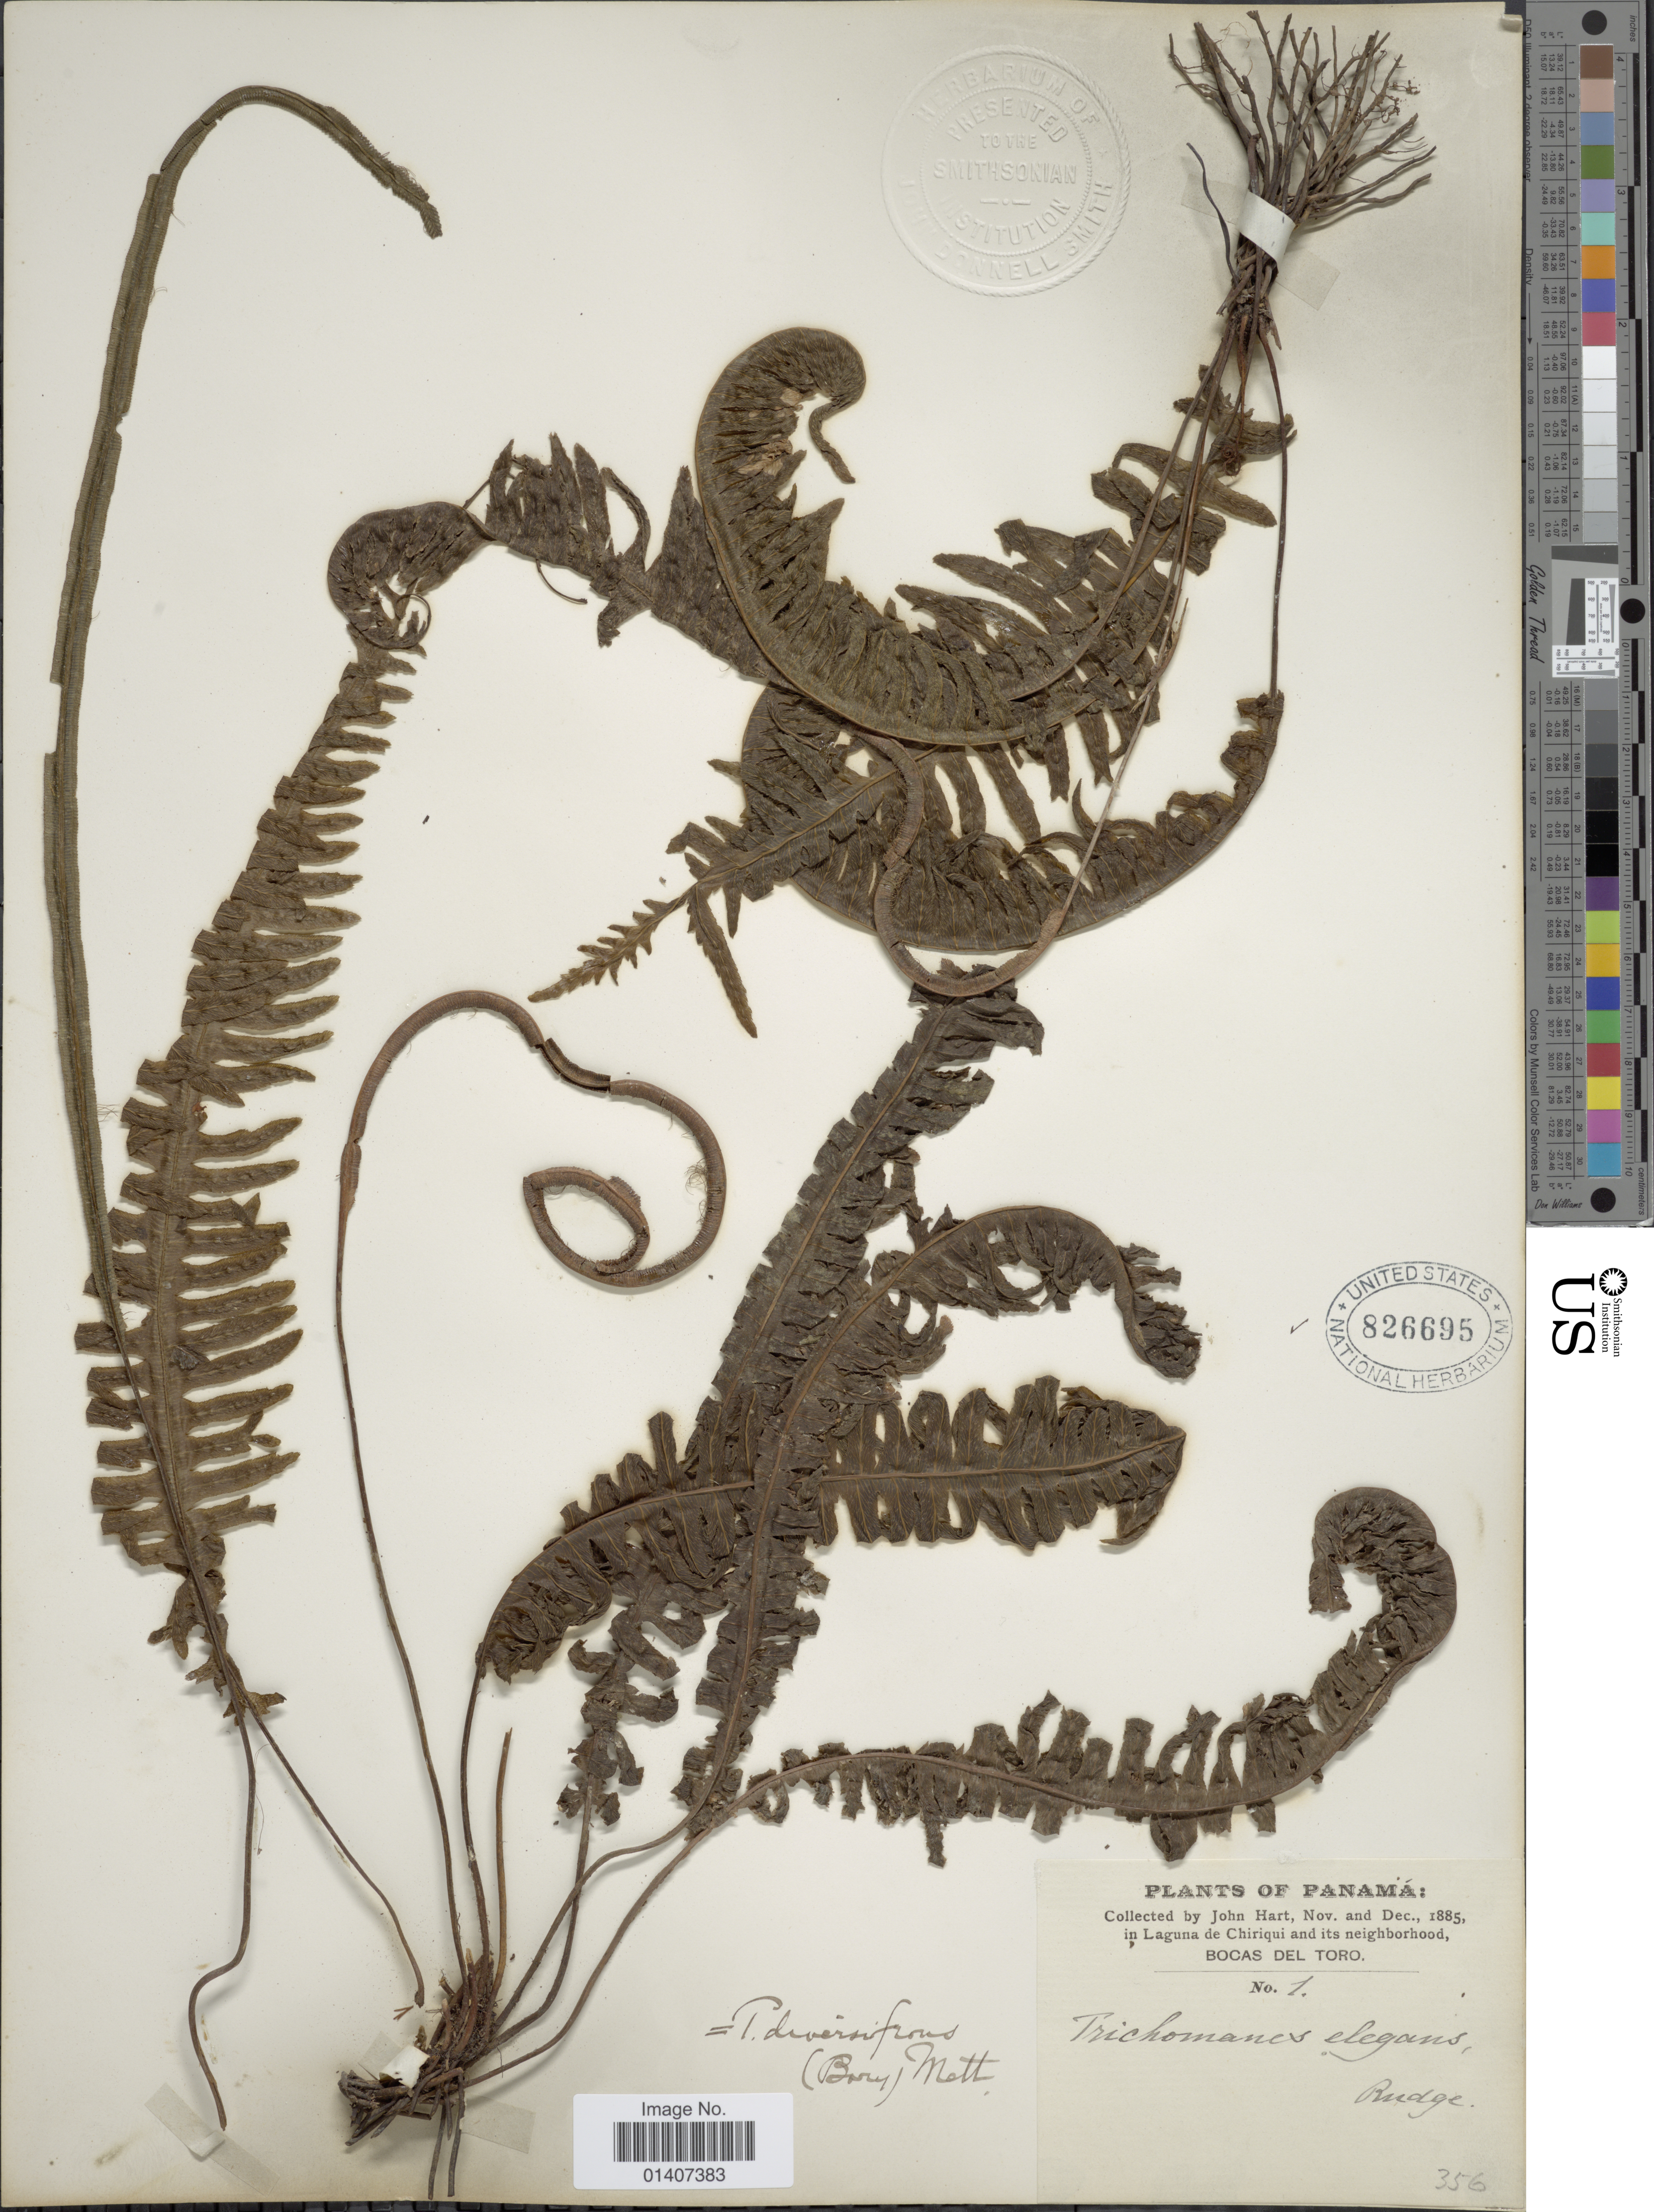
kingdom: Plantae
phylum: Tracheophyta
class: Polypodiopsida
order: Hymenophyllales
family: Hymenophyllaceae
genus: Trichomanes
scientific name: Trichomanes diversifrons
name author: (Bory) Mett. ex Sadeb.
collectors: J. Hart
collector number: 1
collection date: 1885-11/1885-12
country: Panama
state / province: Bocas del Toro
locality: In Laguna de Chiriqui and its neighborhood Bocas del Toro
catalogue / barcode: US 826695